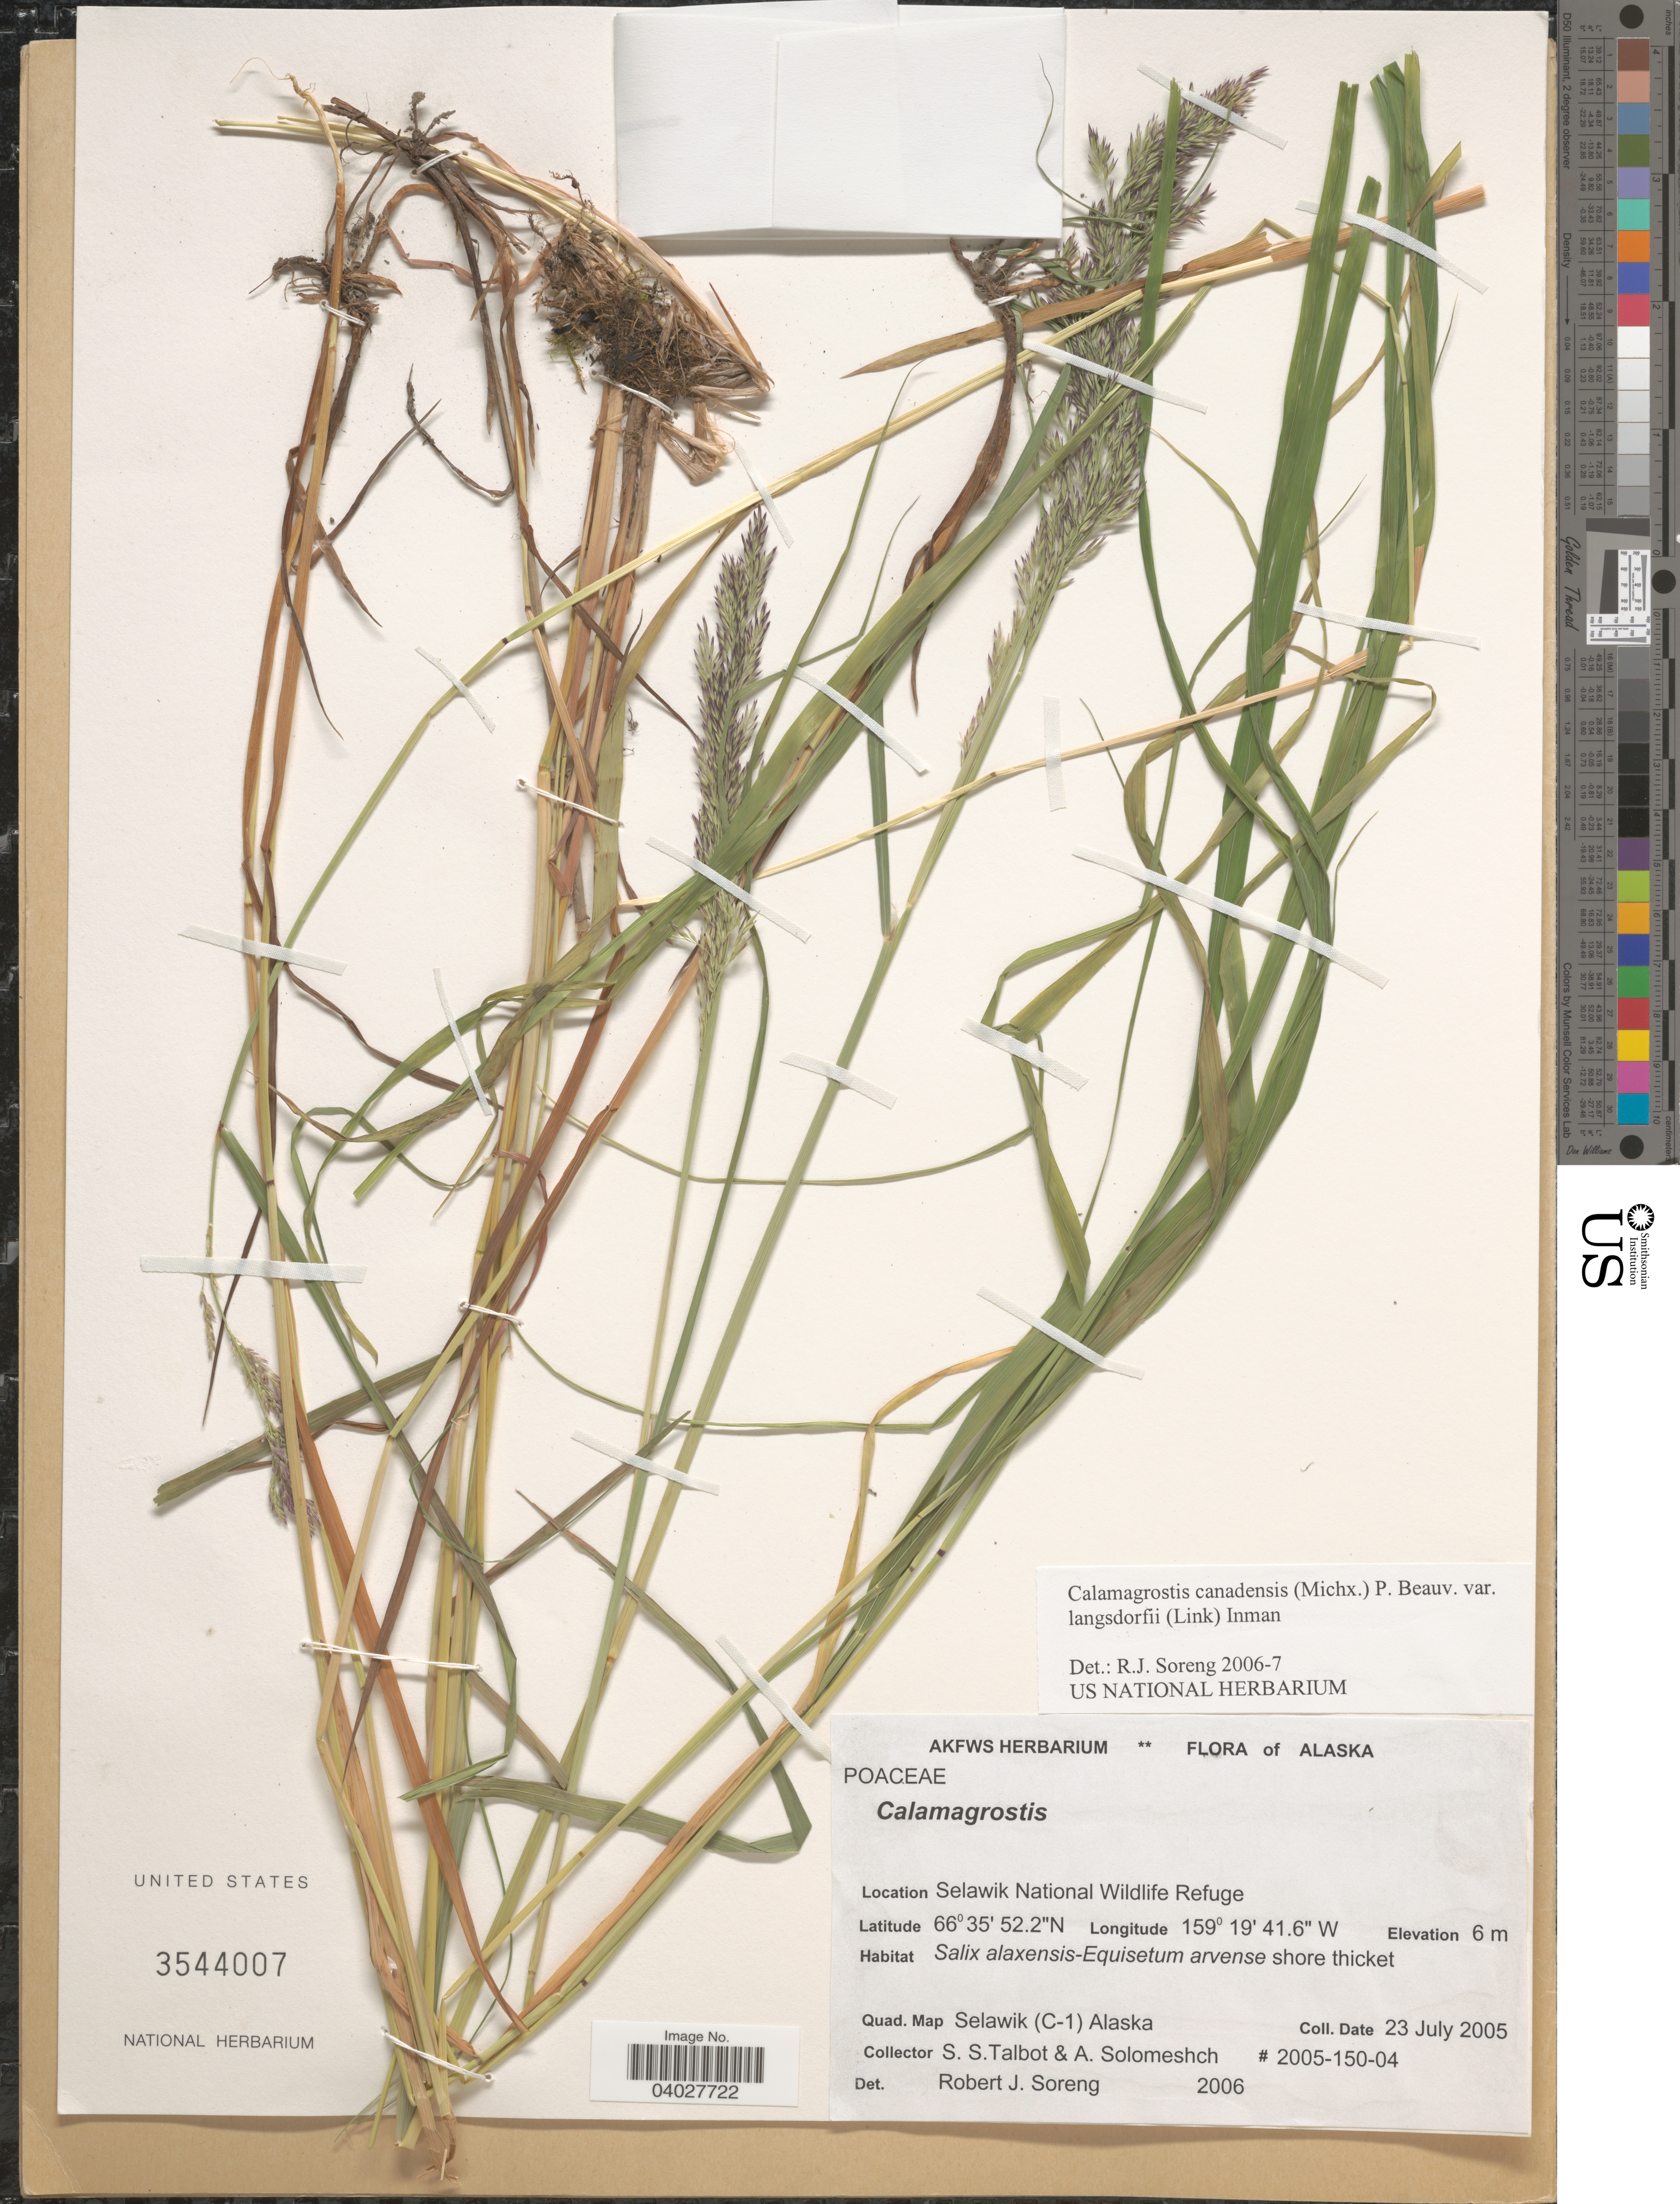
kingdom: Plantae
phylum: Tracheophyta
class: Liliopsida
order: Poales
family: Poaceae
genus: Calamagrostis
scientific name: Calamagrostis canadensis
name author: (Michx.) P. Beauv.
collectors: S. S. Talbot & A. Solomeshch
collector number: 2005-150-04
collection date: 2005-07-23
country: United States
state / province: Alaska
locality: Selawik National Wildlife Refuge. Quad. Map Selawik (C-1).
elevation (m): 6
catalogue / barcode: US 3544007